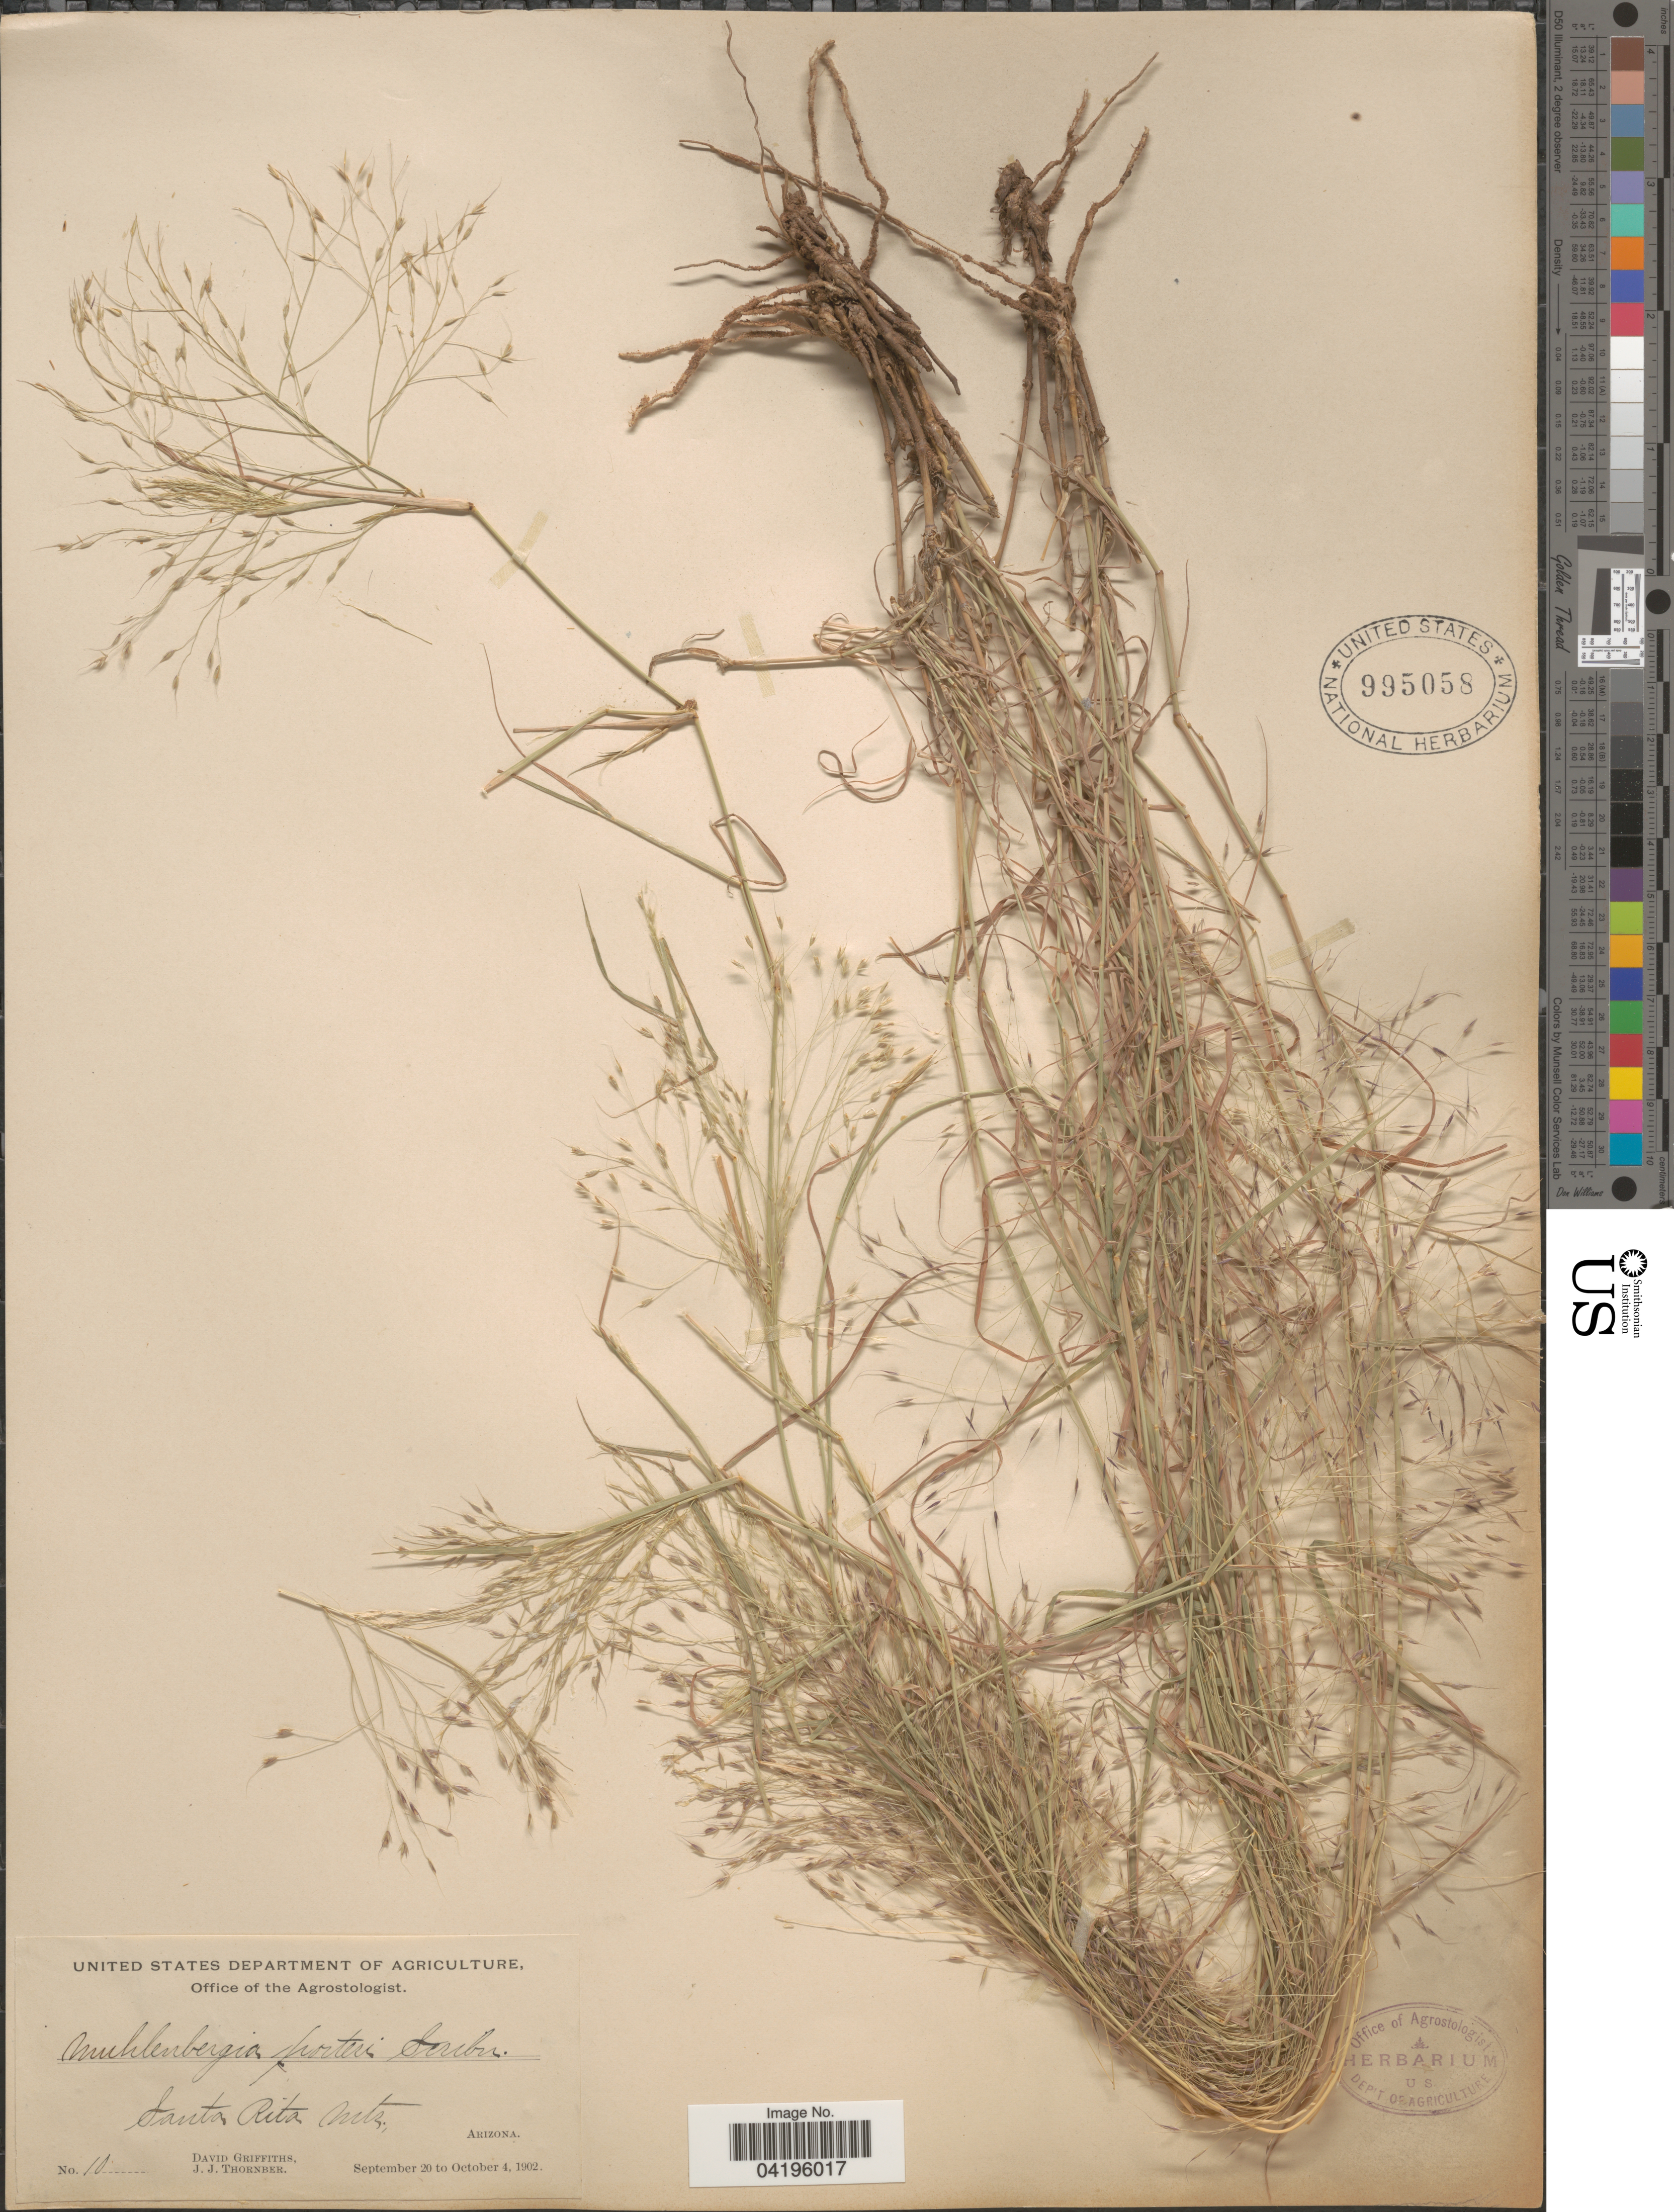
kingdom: Plantae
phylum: Tracheophyta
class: Liliopsida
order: Poales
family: Poaceae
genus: Muhlenbergia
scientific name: Muhlenbergia porteri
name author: Scribn. in W.J. Beal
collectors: D. Griffiths & J. Thornber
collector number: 10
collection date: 1902-09-20/1902-10-04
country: United States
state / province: Arizona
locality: Santa Rita Mts.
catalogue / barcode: US 995058